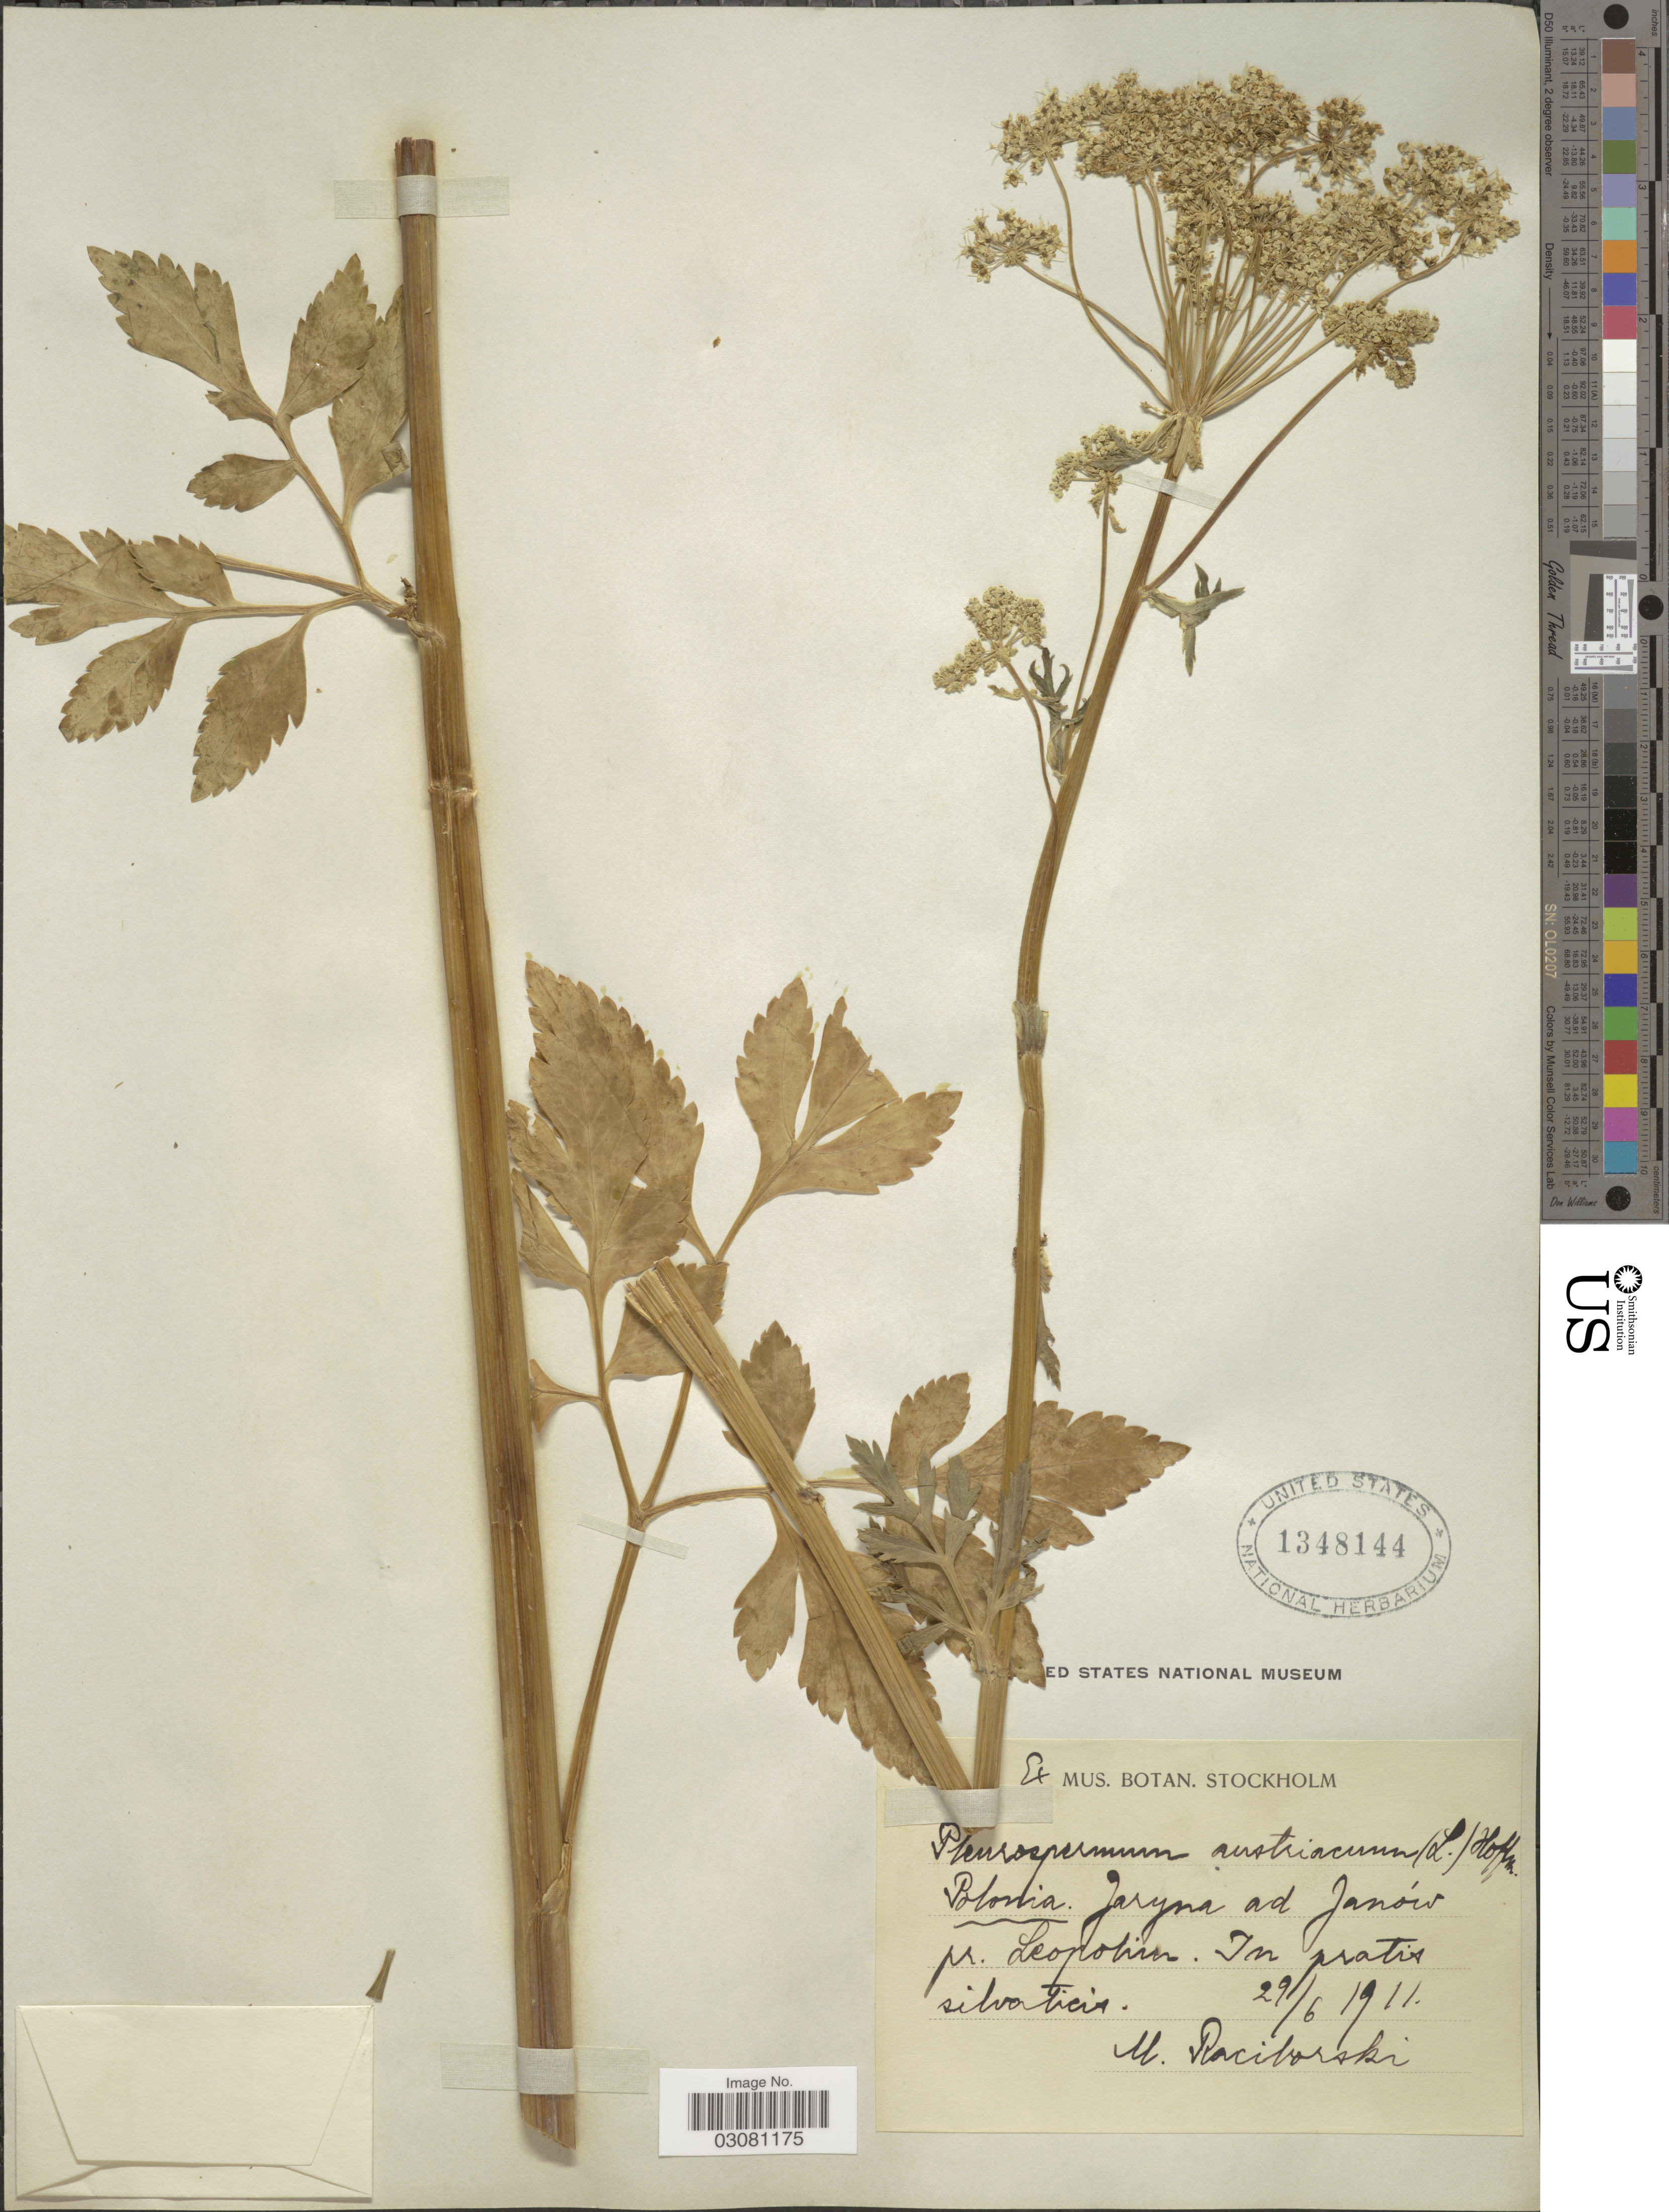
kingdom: Plantae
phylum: Tracheophyta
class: Magnoliopsida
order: Apiales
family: Apiaceae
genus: Pleurospermum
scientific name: Pleurospermum austriacum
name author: (L.) Hoffm.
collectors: M. Raciborski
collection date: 1911-06-29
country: Poland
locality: Jaryna ad Janoiv pr. Leopohim.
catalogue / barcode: US 1348144